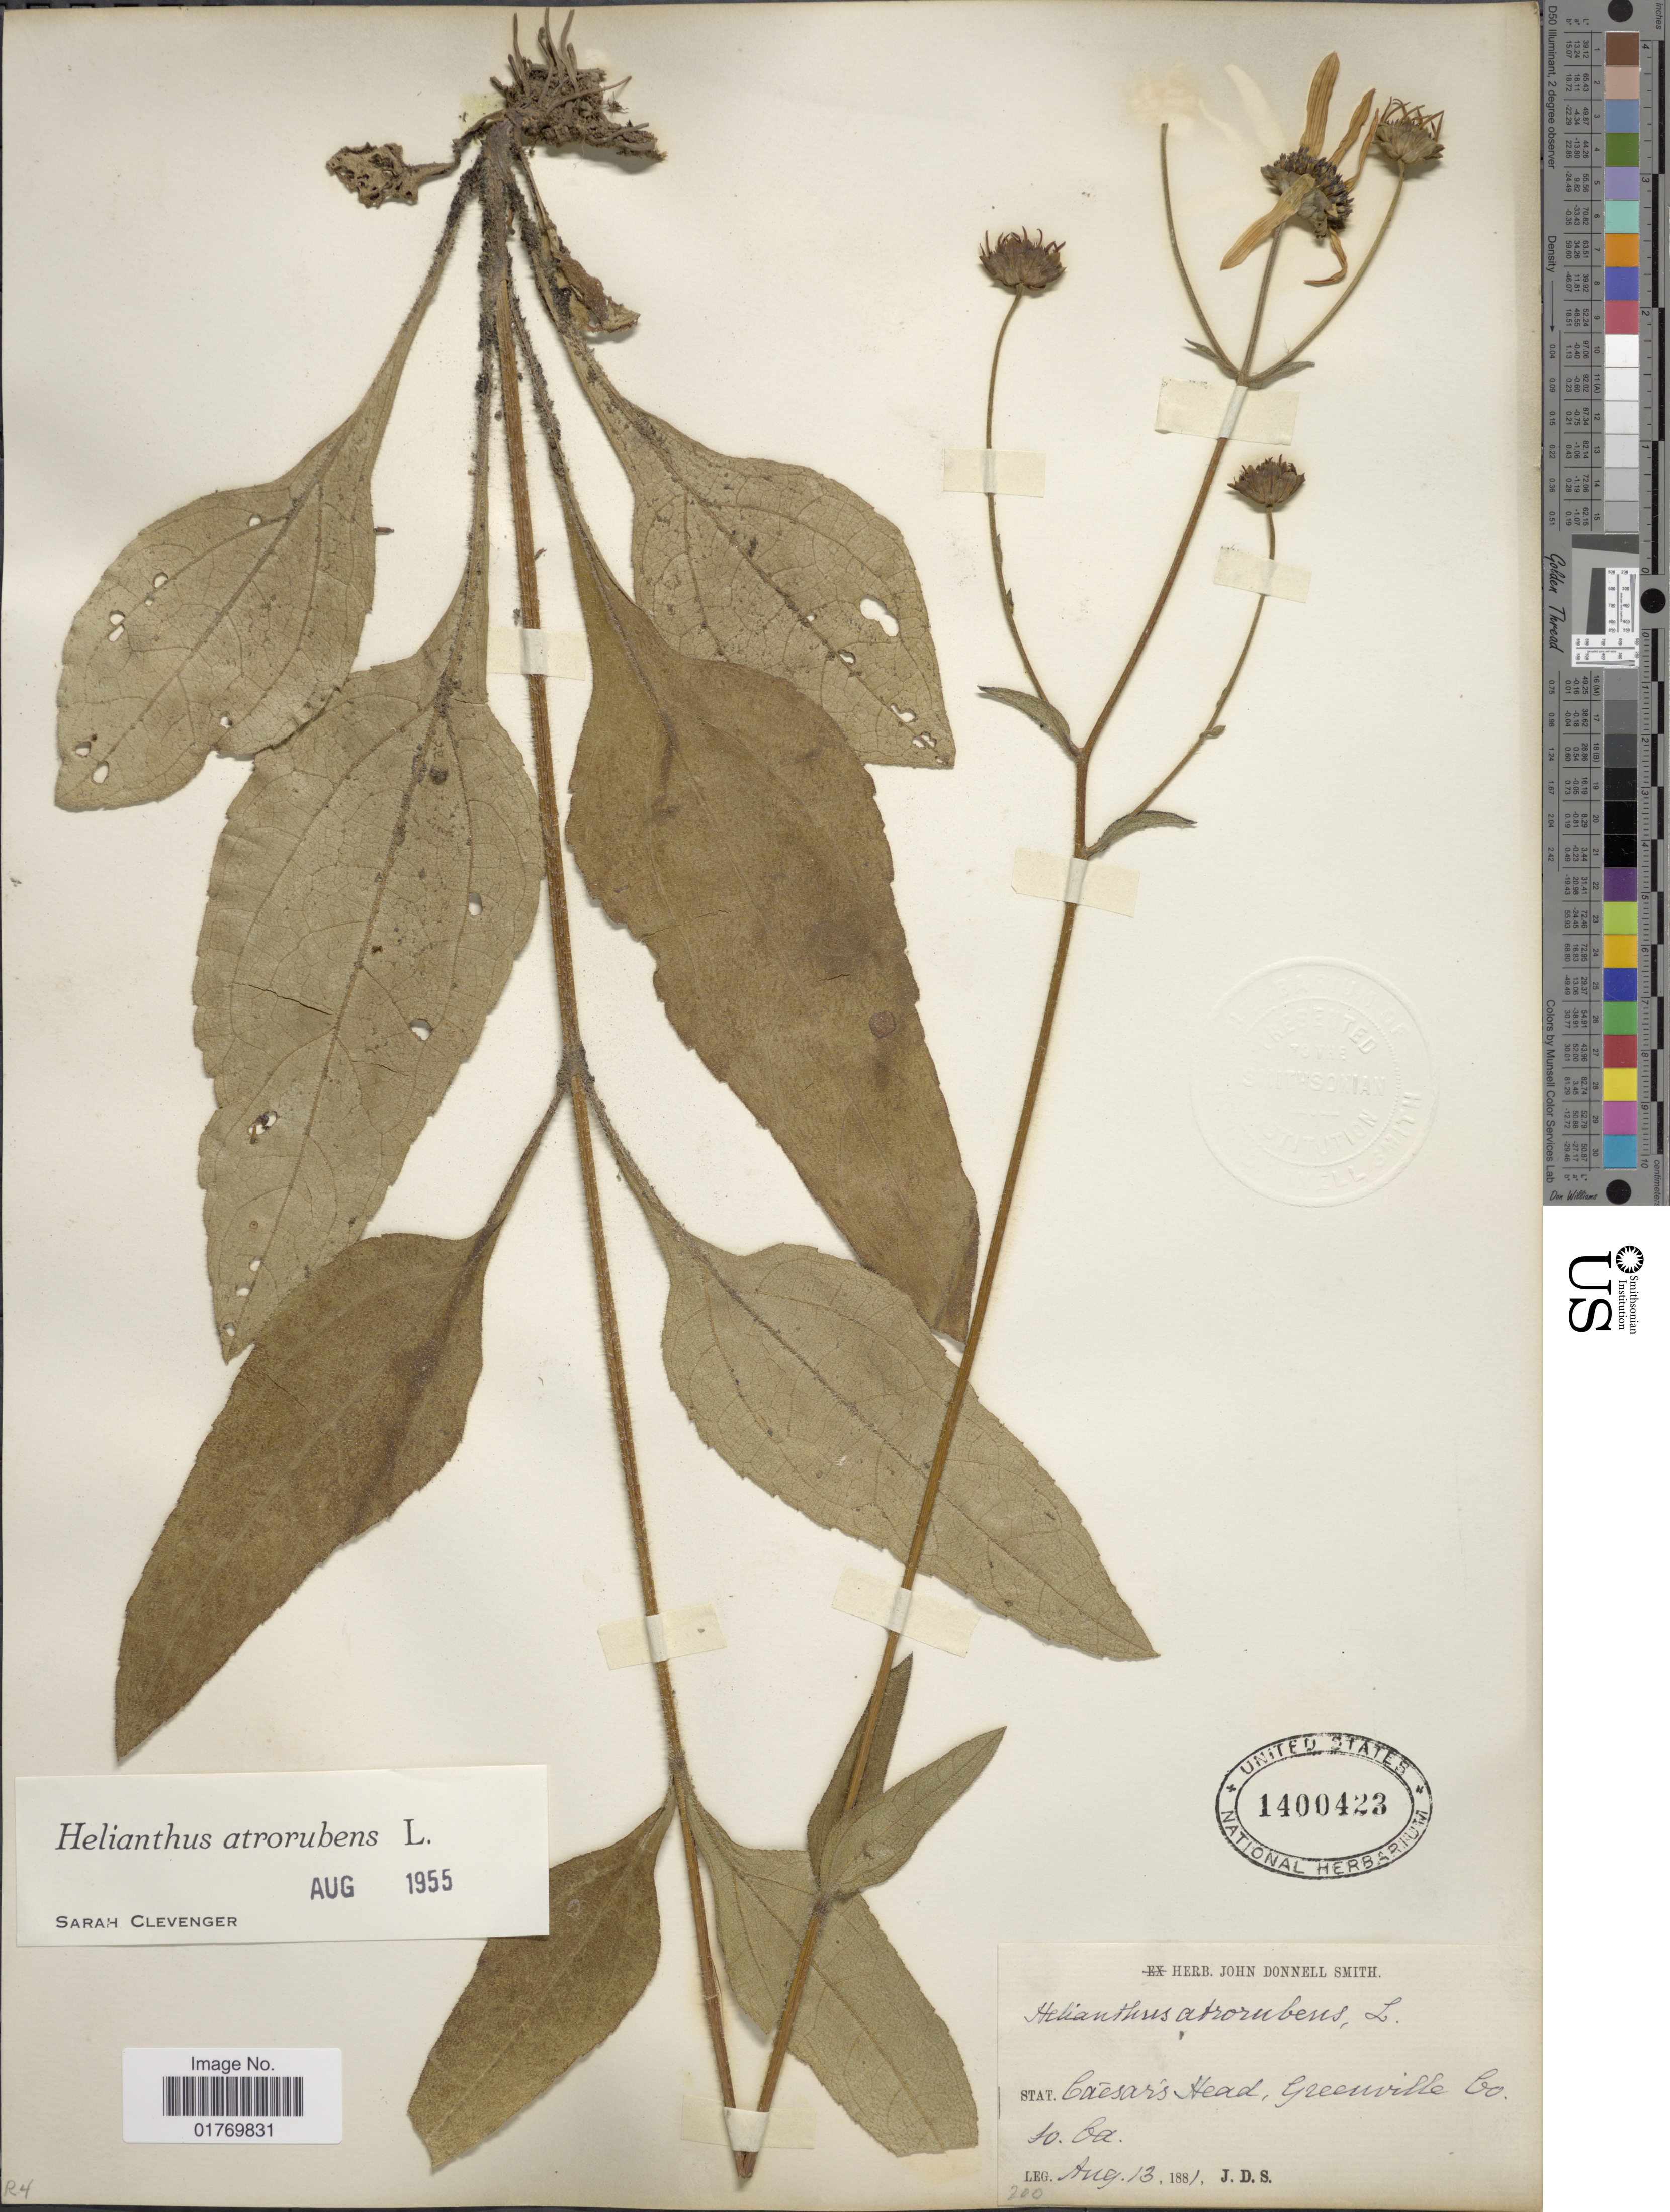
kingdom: Plantae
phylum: Tracheophyta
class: Magnoliopsida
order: Asterales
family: Asteraceae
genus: Helianthus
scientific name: Helianthus atrorubens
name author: L.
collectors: J. Donnell Smith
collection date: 1881-08-13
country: United States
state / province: South Carolina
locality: Stat, Caesars Head, Greenville Co.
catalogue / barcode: US 1400423